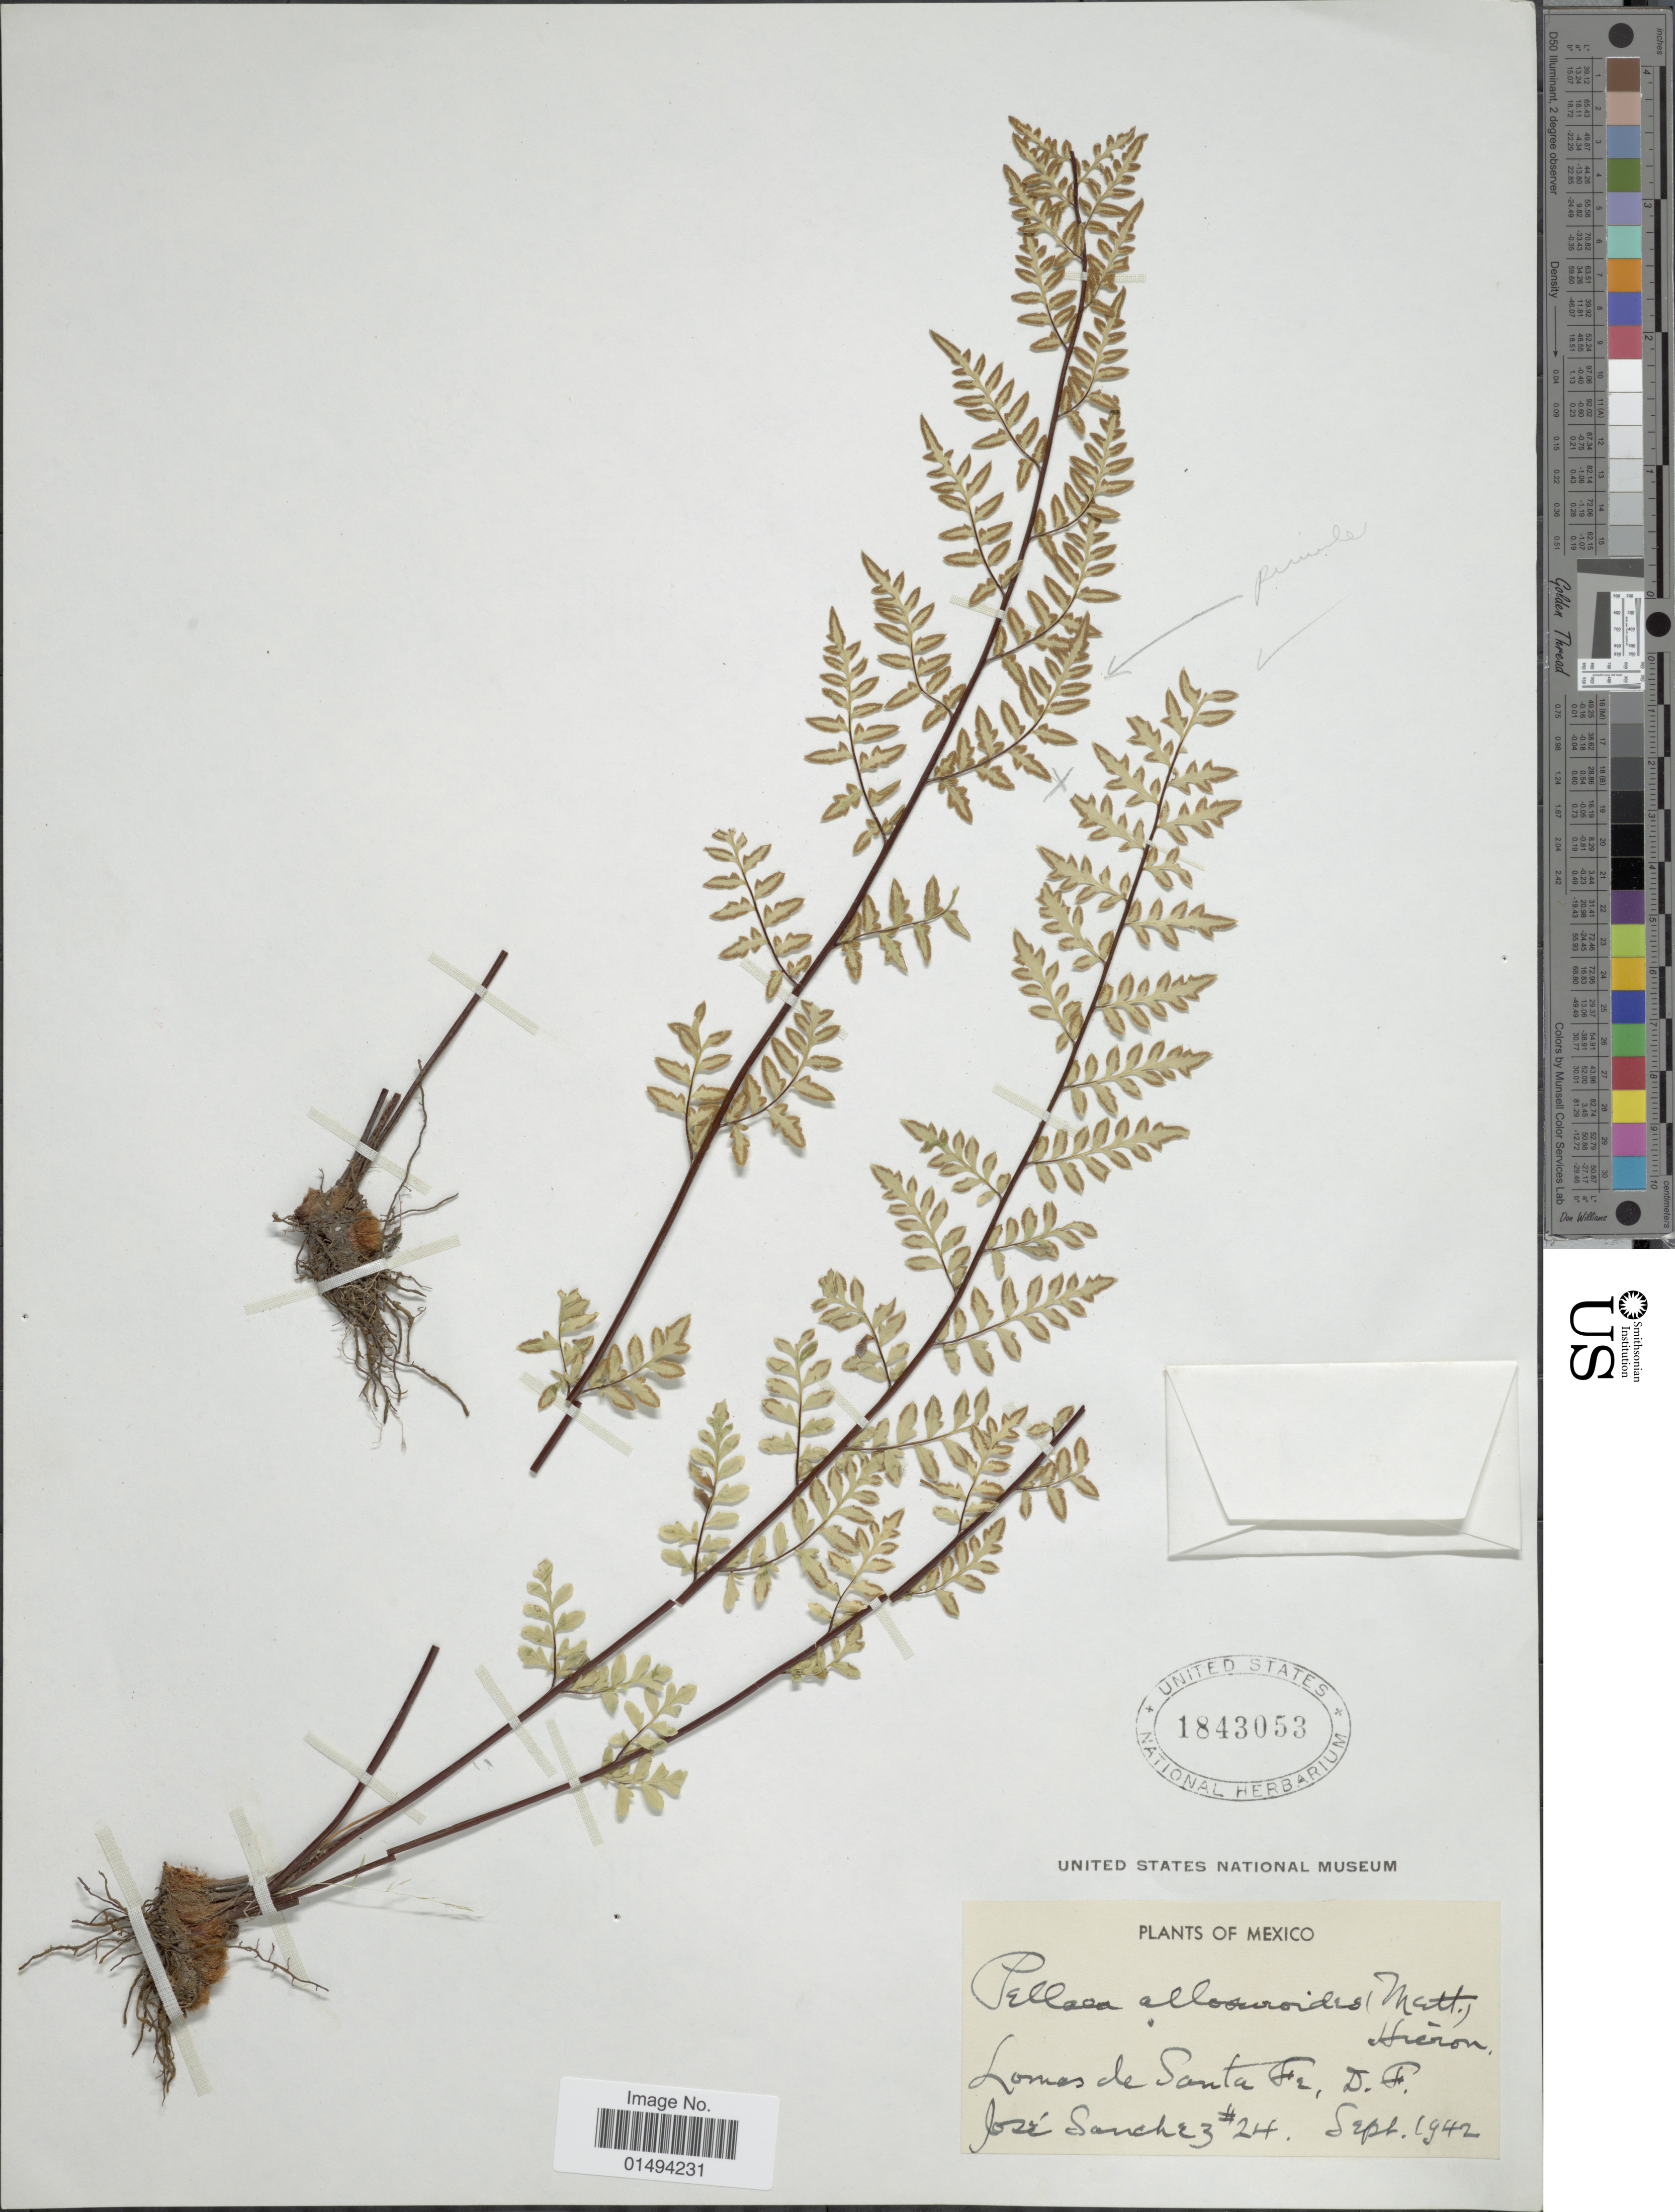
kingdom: Plantae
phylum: Tracheophyta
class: Polypodiopsida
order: Polypodiales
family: Pteridaceae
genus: Myriopteris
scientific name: Myriopteris allosuroides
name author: (Mett.) Grusz & Windham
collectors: J. Sánchez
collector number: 24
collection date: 1942-09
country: Mexico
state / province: Distrito Federal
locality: Lomas de Santa Ft. D.F.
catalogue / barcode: US 1843053